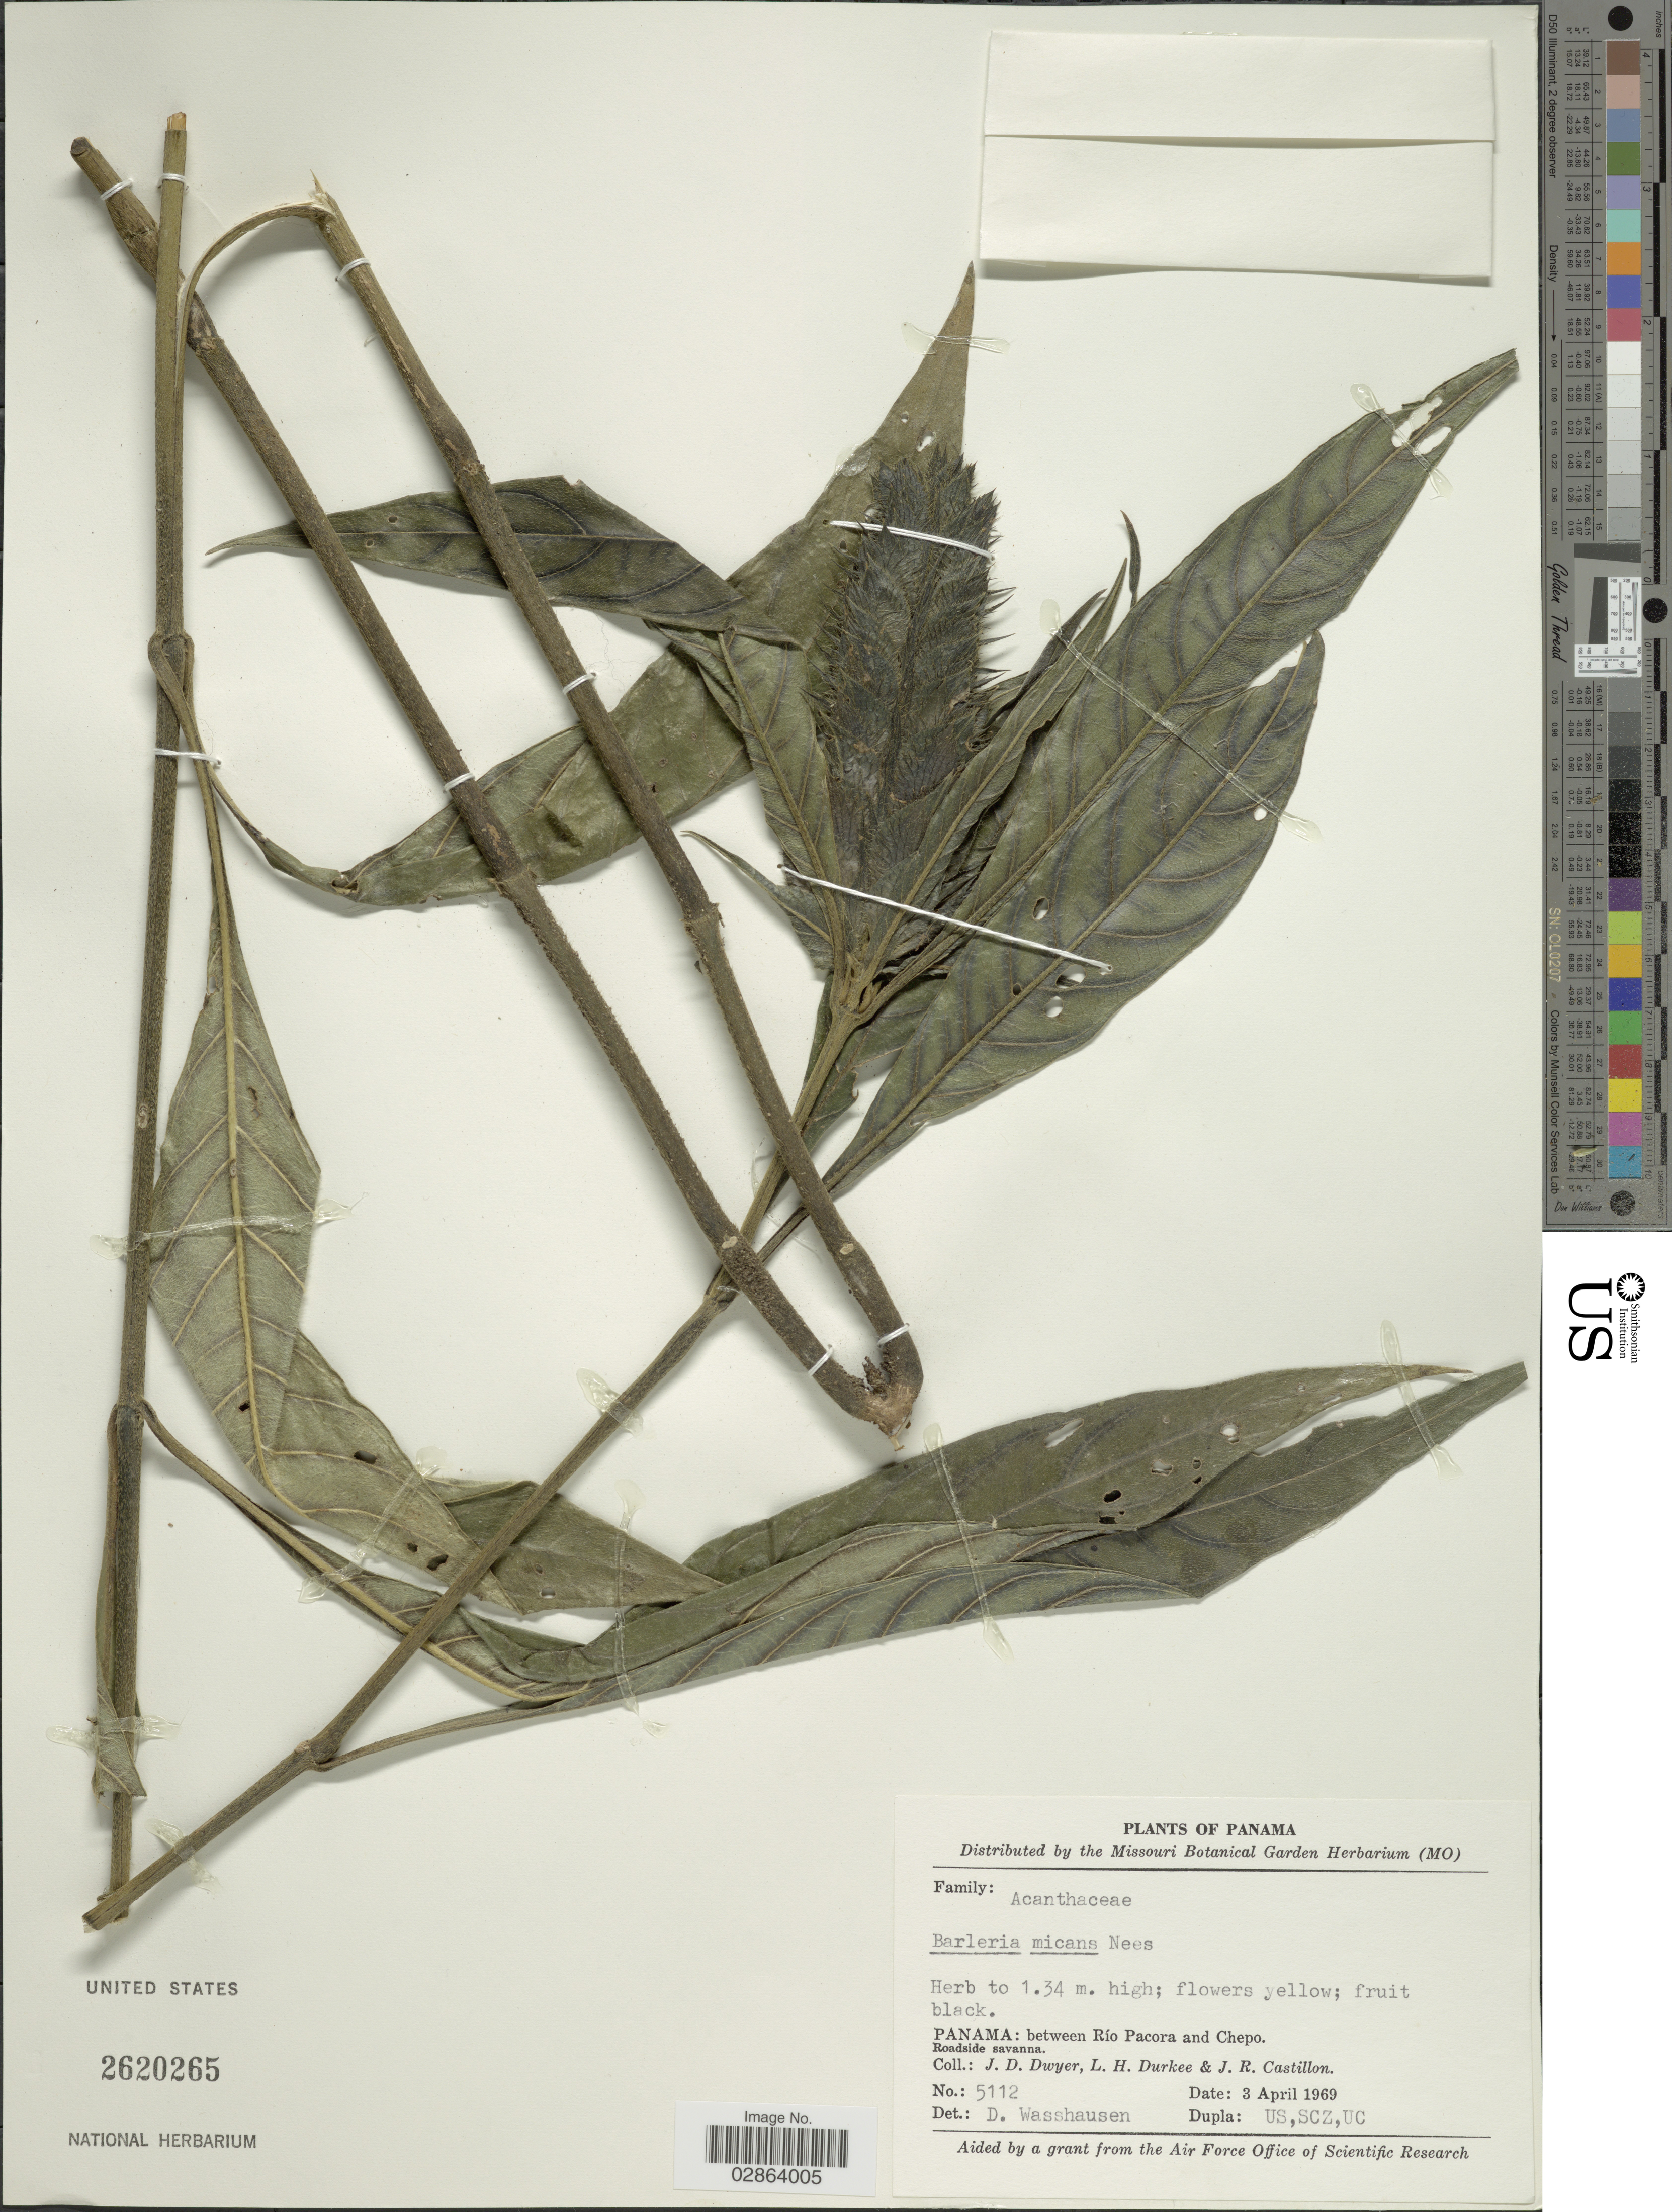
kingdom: Plantae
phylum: Tracheophyta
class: Magnoliopsida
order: Lamiales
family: Acanthaceae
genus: Barleria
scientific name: Barleria oenotheroides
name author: Dum. Cours.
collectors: J. D. Dwyer, L. H. Durkee & J. R. Castillon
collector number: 5112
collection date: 1969-04-03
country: Panama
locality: Panama: between Río Pacora and Chepo.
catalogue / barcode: US 2620265